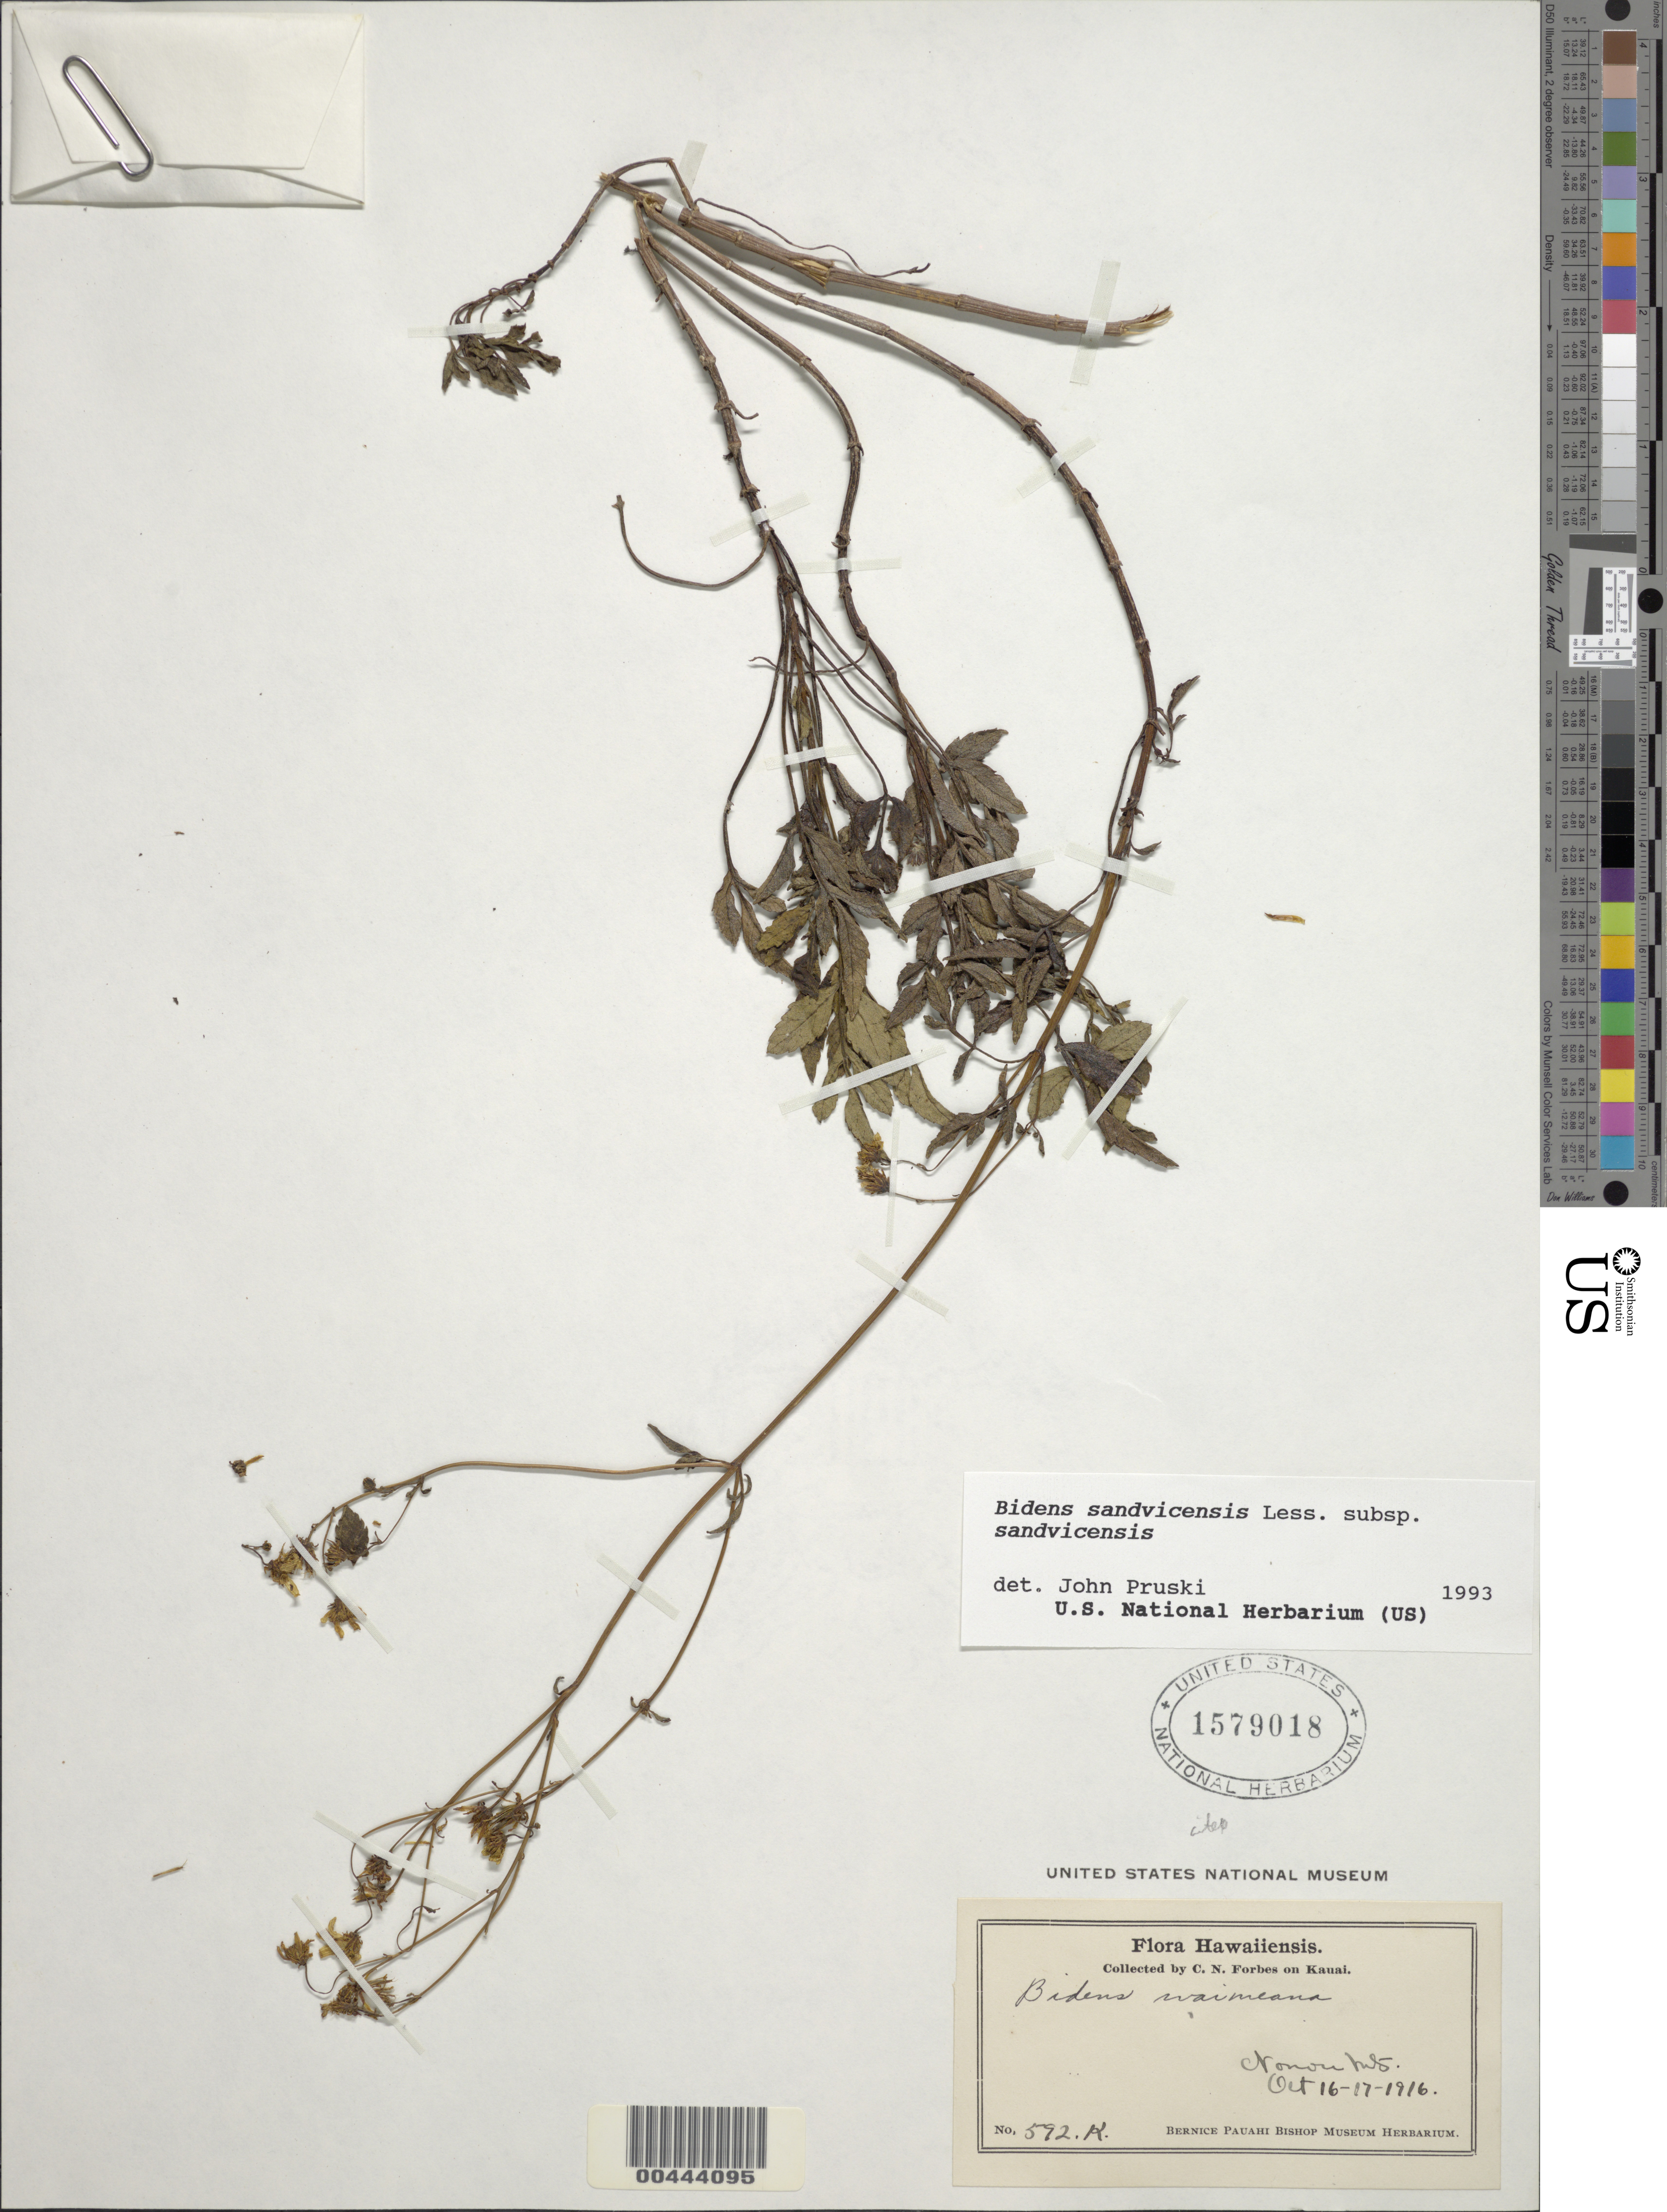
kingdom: Plantae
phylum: Tracheophyta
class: Magnoliopsida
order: Asterales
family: Asteraceae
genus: Bidens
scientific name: Bidens sandvicensis subsp. sandvicensis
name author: Less.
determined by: Pruski, J. F.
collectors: C. N. Forbes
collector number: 592.K.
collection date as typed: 16 Oct 1916 to 17 Oct 1916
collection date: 1916-10-16/1916-10-17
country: United States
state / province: Hawaii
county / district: Kauai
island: Kaua'i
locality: Nonou Mountains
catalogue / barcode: US 1579018